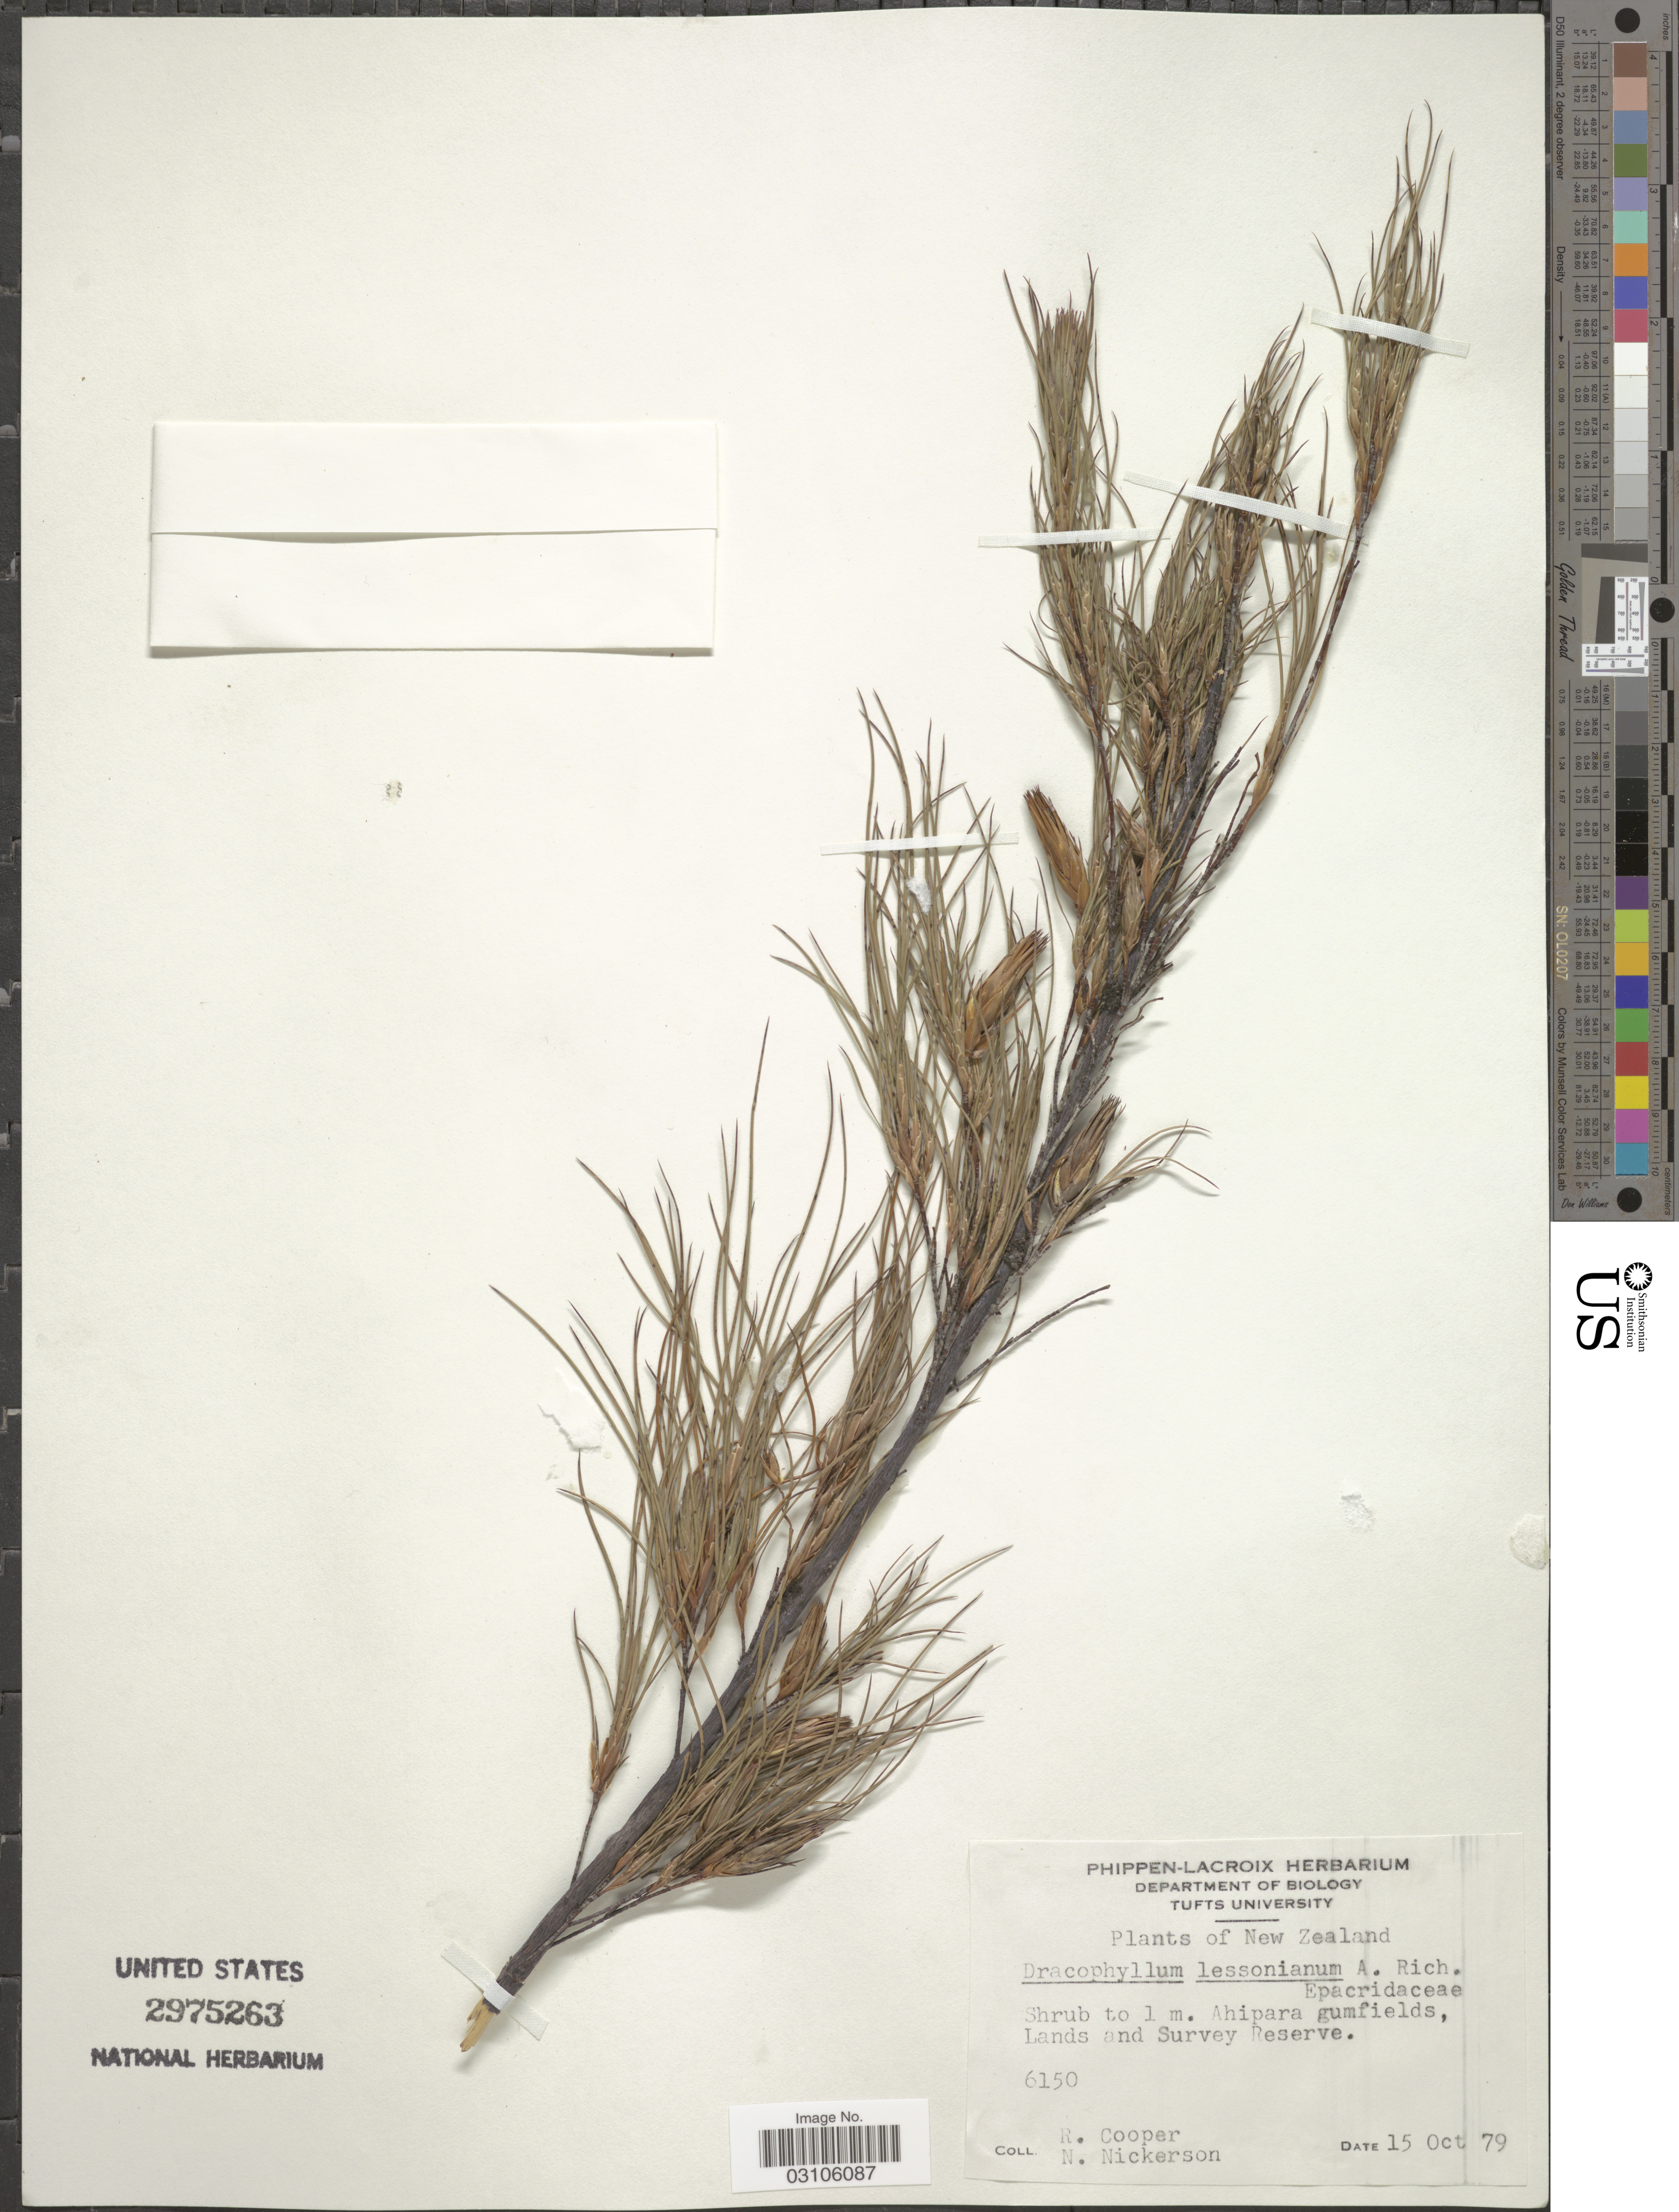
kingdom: Plantae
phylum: Tracheophyta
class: Magnoliopsida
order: Ericales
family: Ericaceae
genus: Dracophyllum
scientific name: Dracophyllum lessonianum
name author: A. Rich.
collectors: R. Cooper & N. Nickerson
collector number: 6150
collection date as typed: Transcribed d/m/y: 15/10/79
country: New Zealand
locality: Ahipara gumfields, Lands and Survey Reserve.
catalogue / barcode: US 2975263